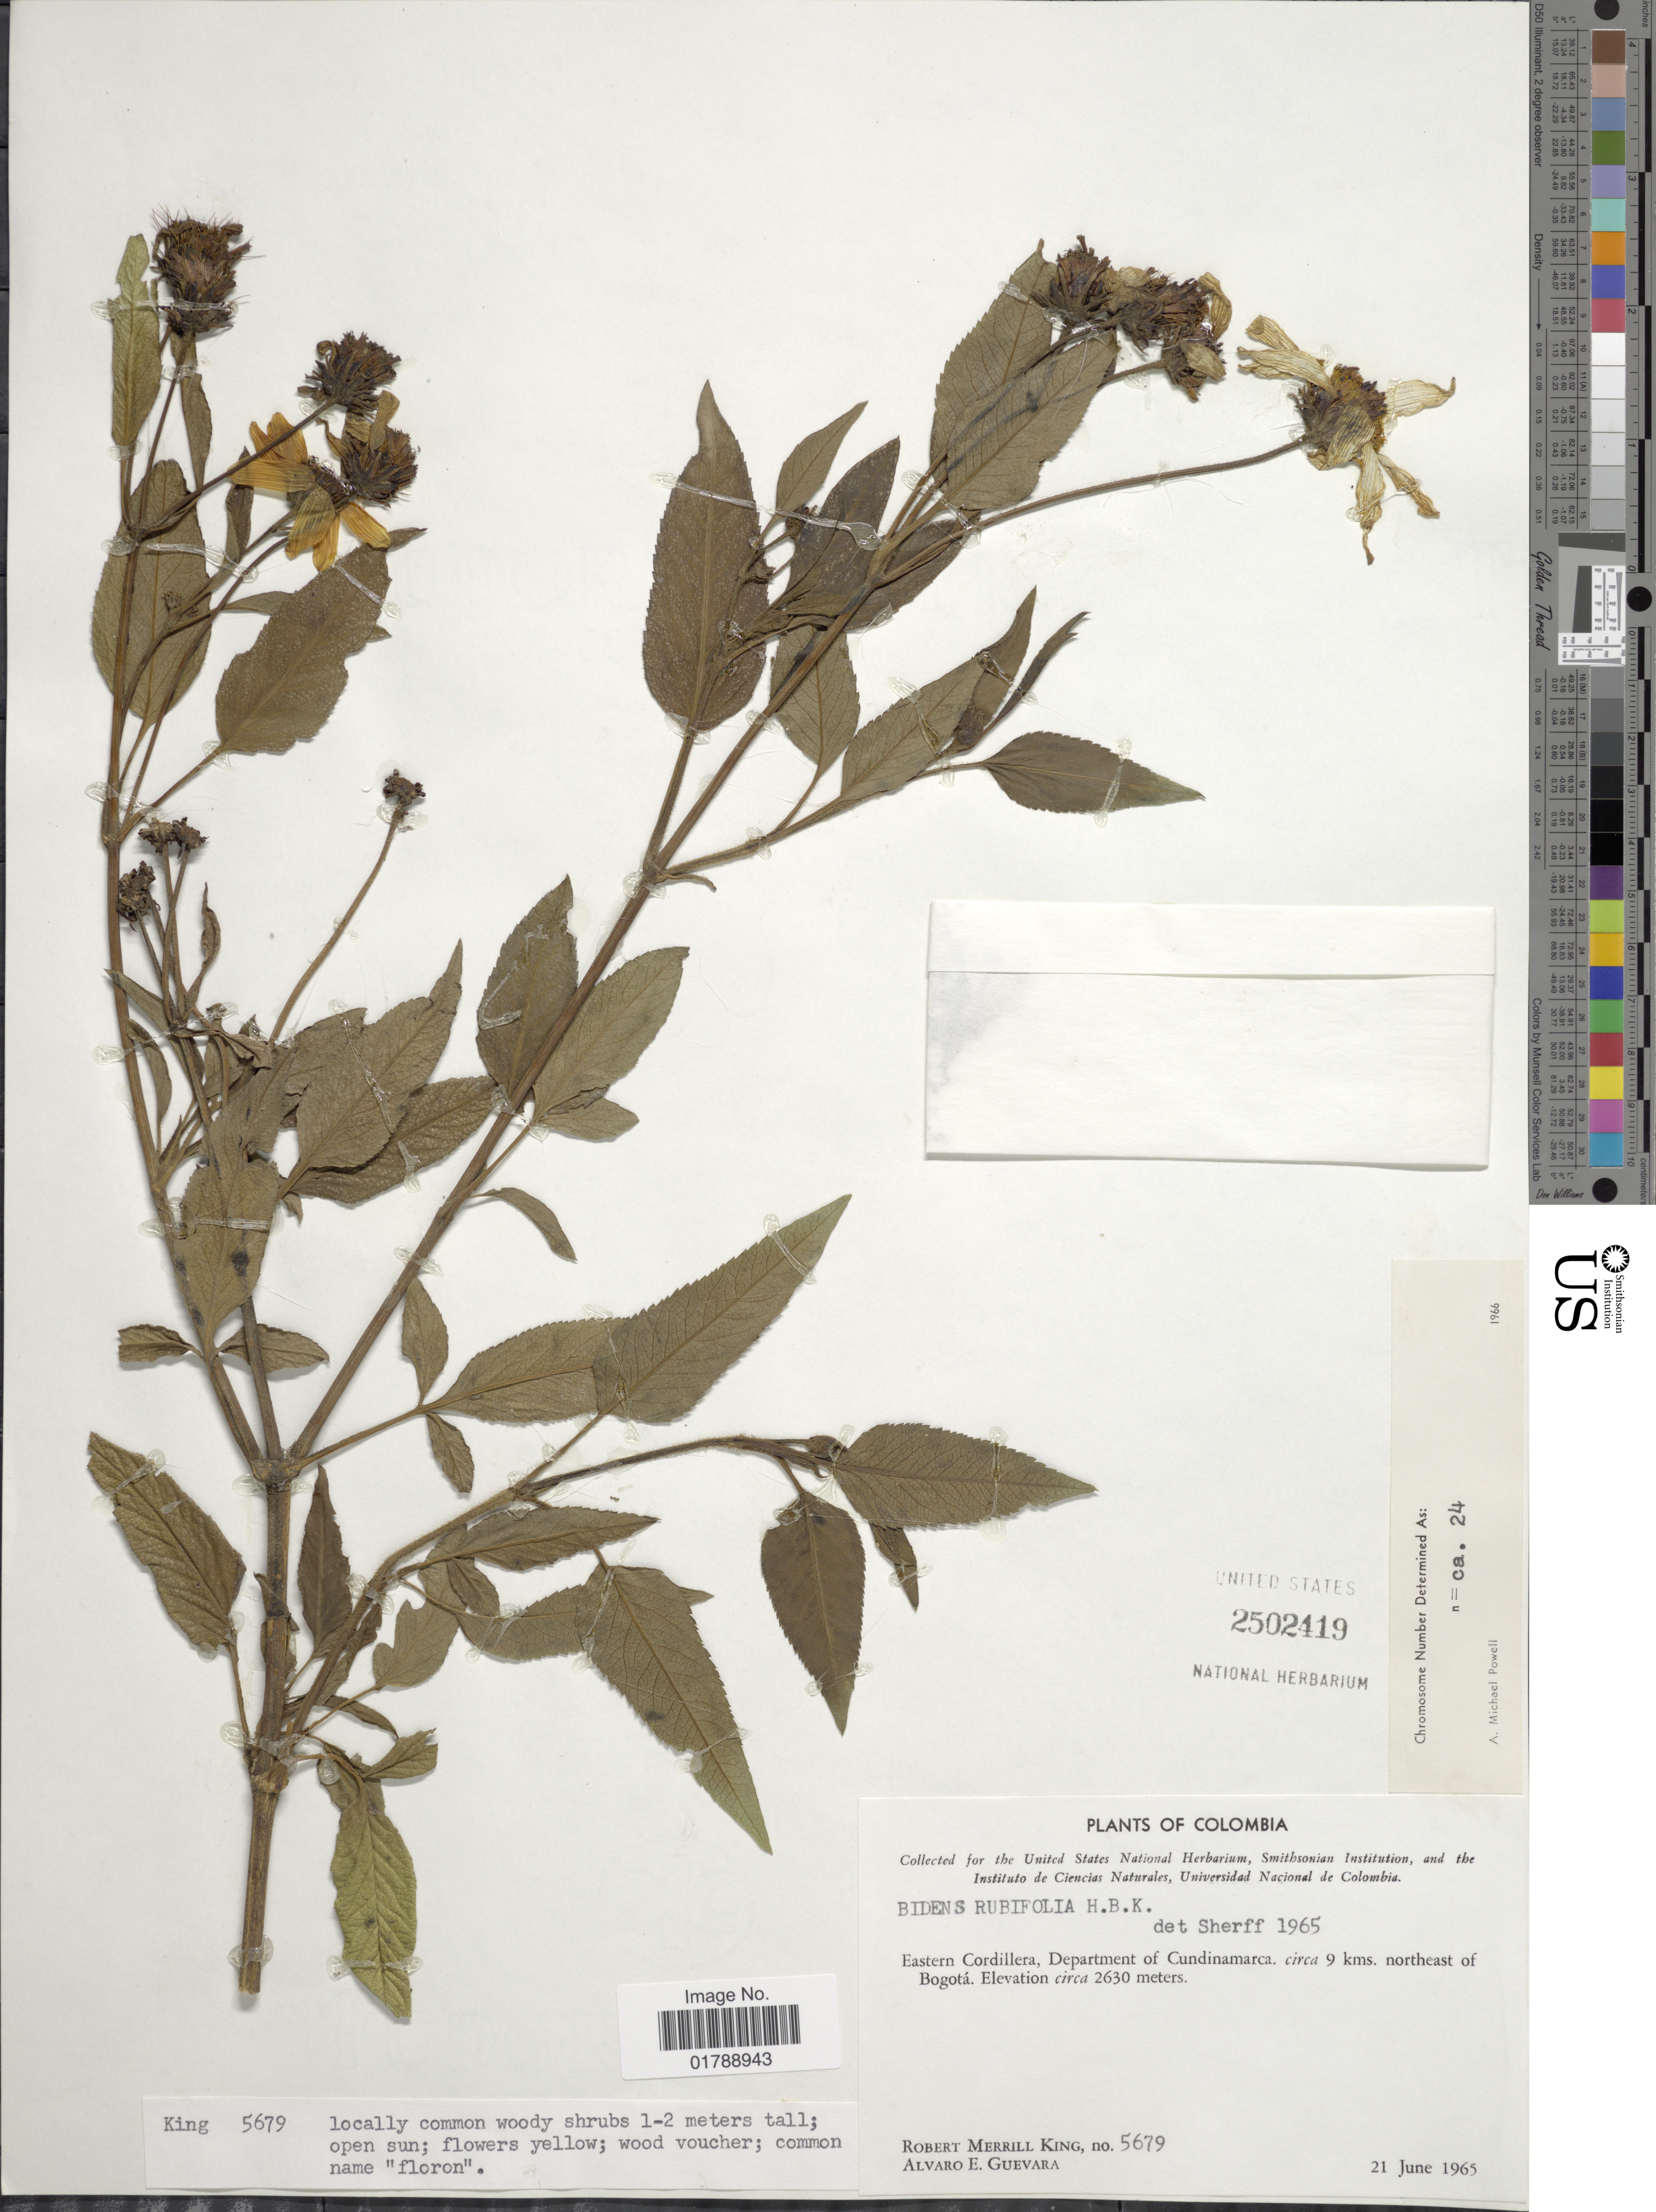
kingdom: Plantae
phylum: Tracheophyta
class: Magnoliopsida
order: Asterales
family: Asteraceae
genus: Bidens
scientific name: Bidens rubifolia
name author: Kunth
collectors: R. M. King & A. E. Guevara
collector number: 5679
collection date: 1965-06-21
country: Colombia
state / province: Cundinamarca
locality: Eastern Cordillera, circa 9 kms. northeast of Bogotá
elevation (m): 2630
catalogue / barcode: US 2502419